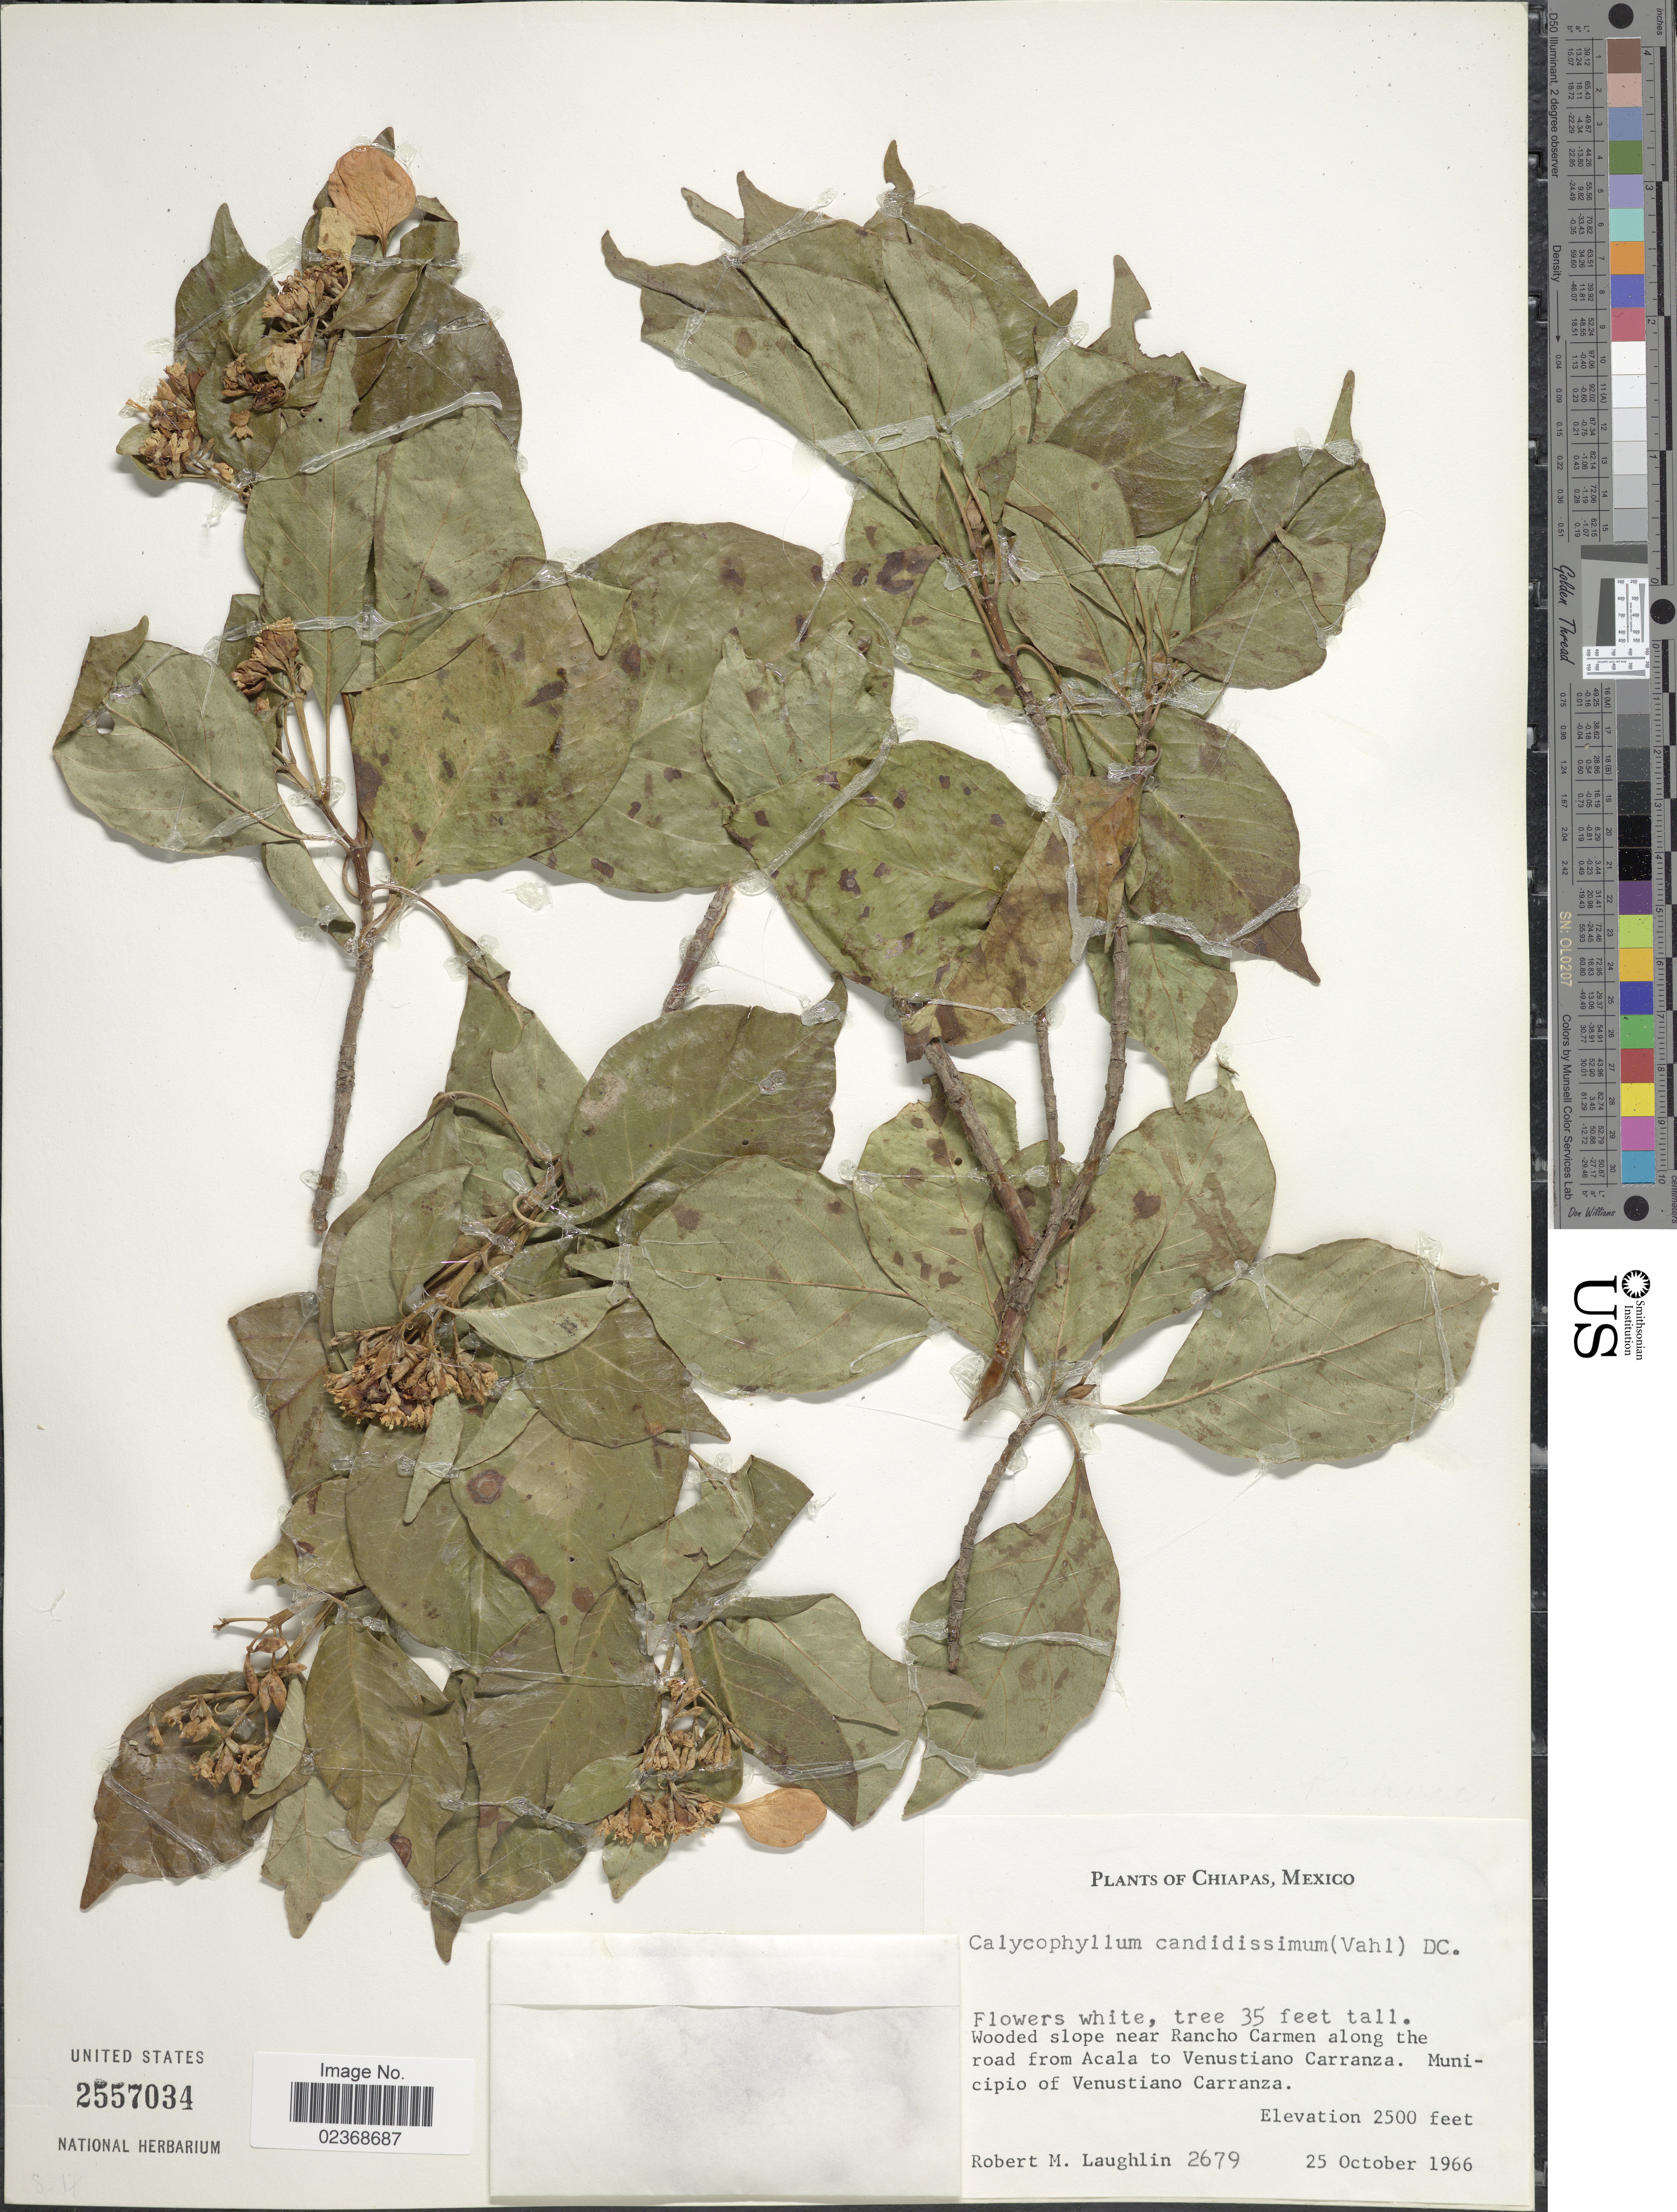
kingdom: Plantae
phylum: Tracheophyta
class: Magnoliopsida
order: Gentianales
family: Rubiaceae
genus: Calycophyllum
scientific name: Calycophyllum candidissimum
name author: (Vahl) DC.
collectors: R. M. Laughlin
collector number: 2679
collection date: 1966-10-25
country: Mexico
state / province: Chiapas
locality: Wooded slope near Rancho Carmen along the road from Acala to Venustiano Carranza. Municipio of Venustiano Carranza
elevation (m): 762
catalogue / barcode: US 2557034